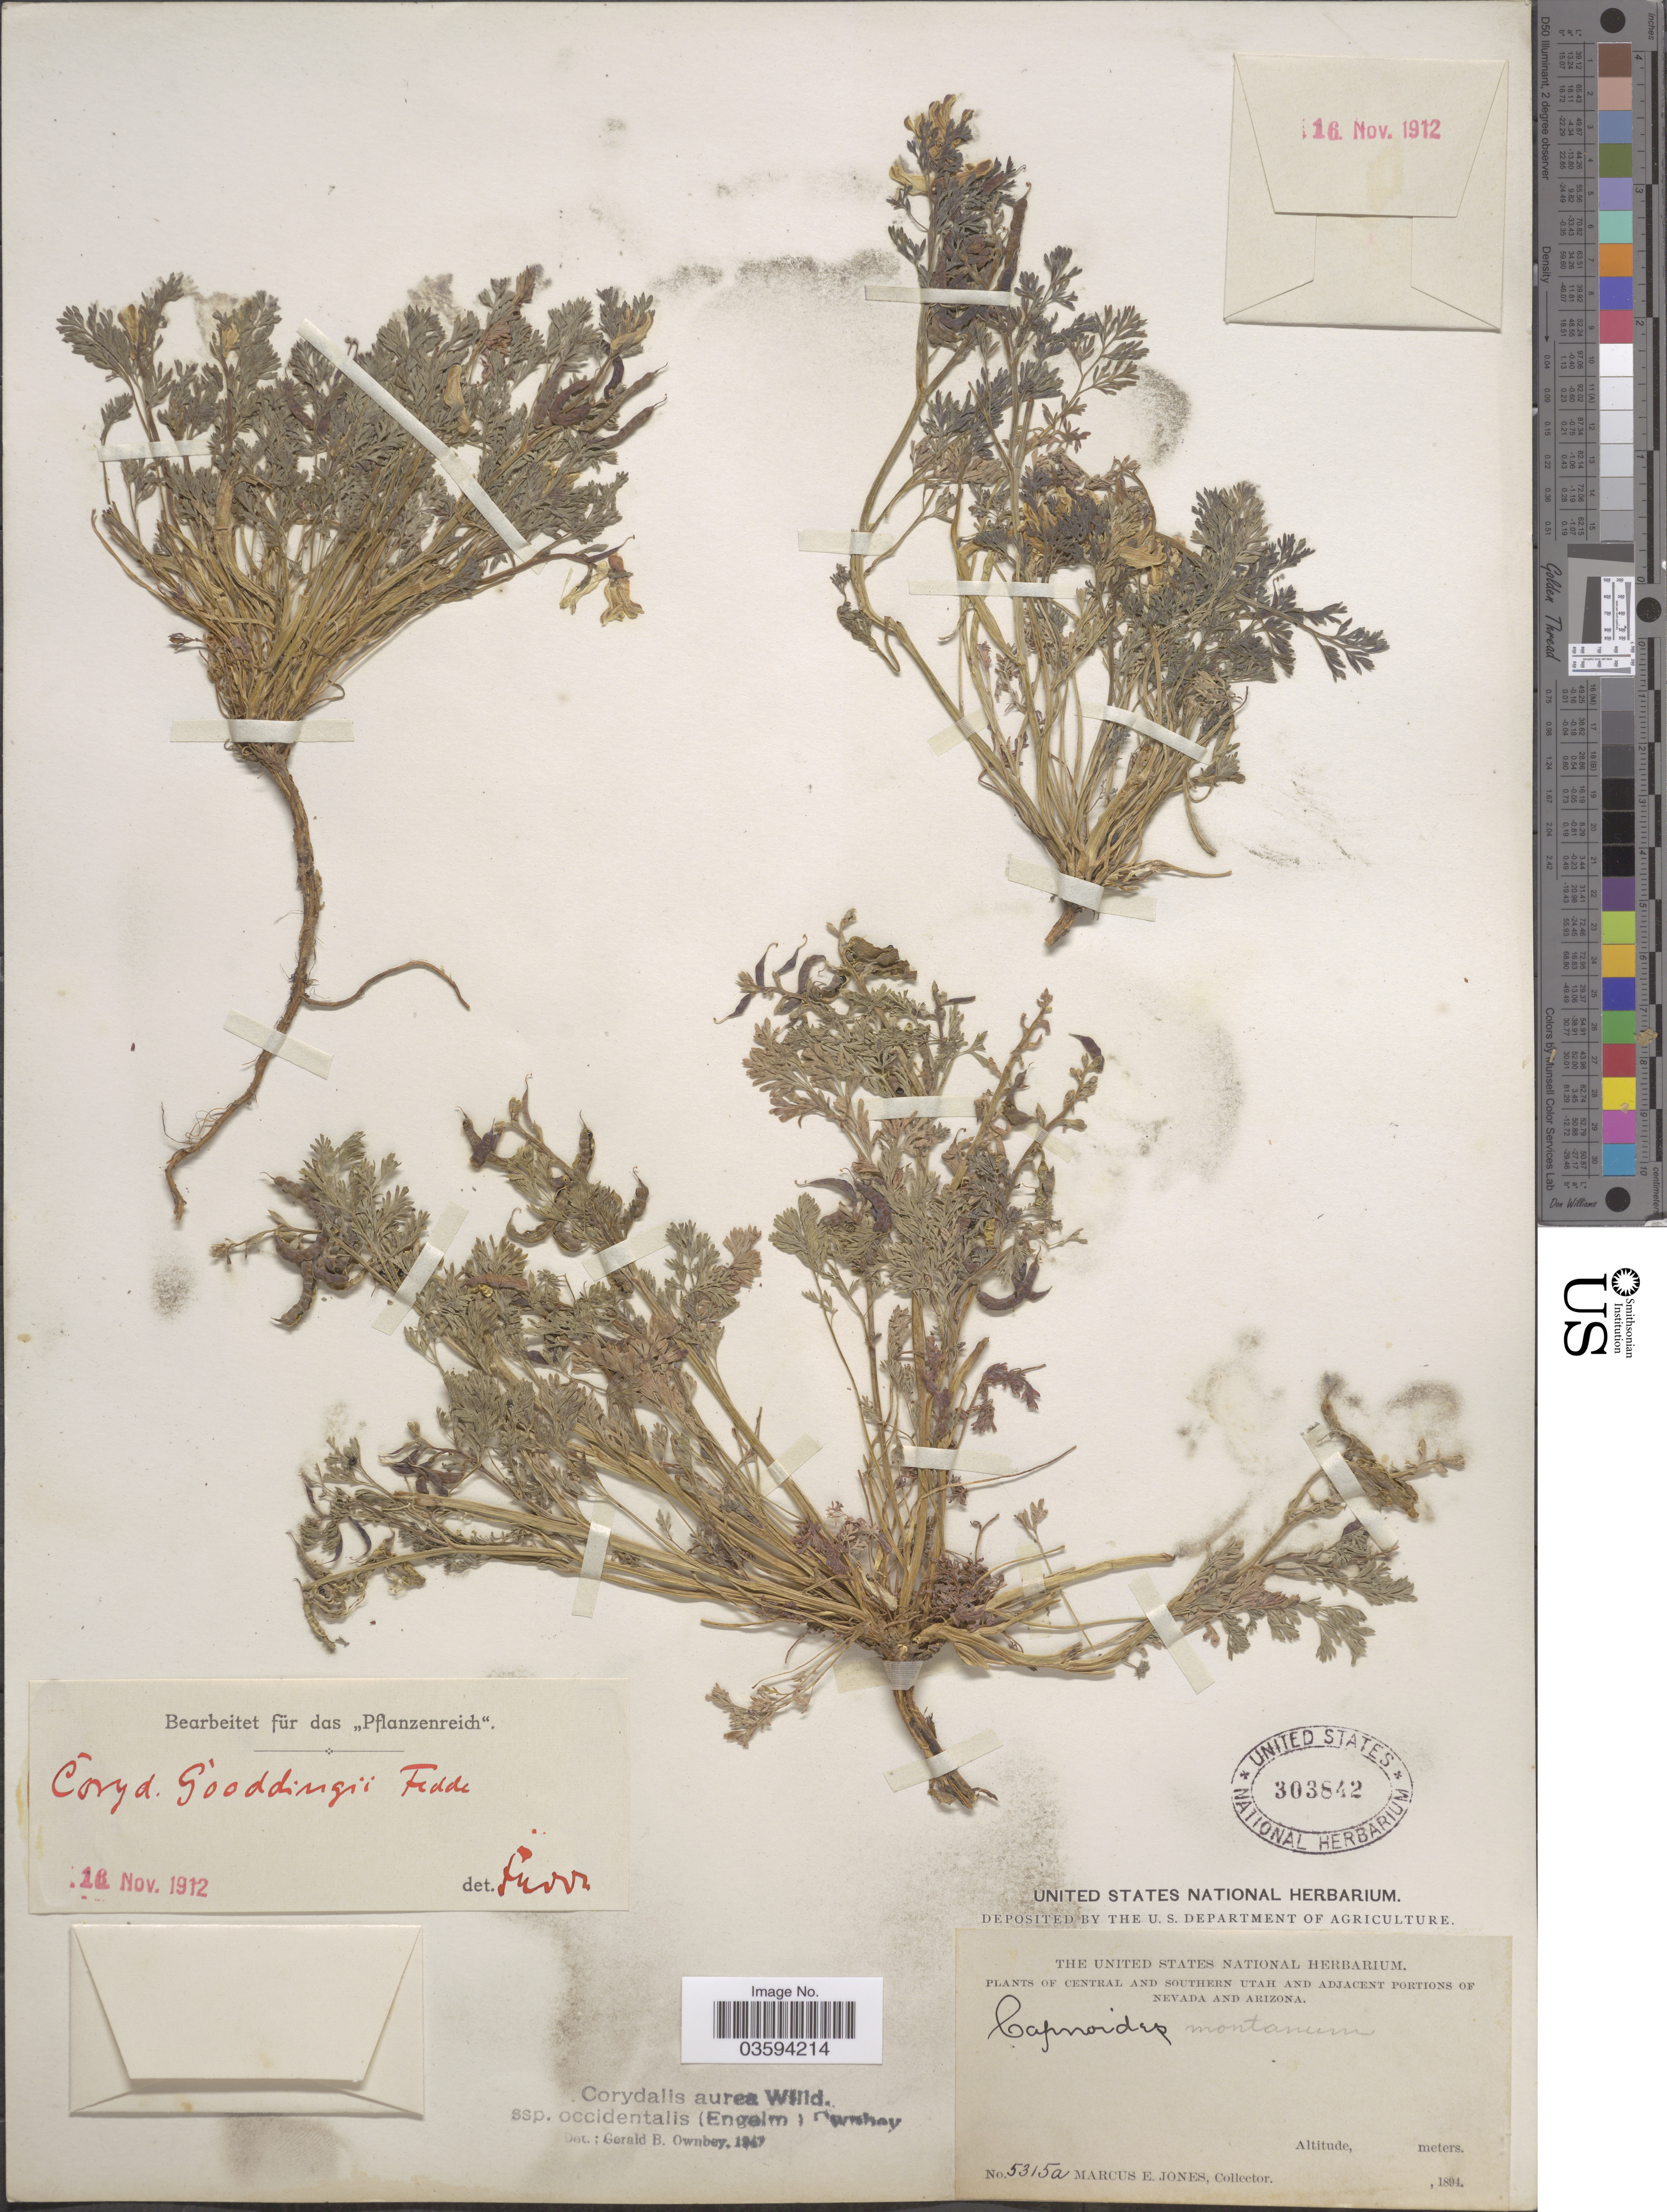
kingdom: Plantae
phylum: Tracheophyta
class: Magnoliopsida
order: Ranunculales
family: Papaveraceae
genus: Corydalis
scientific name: Corydalis aurea subsp. occidentalis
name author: Willd.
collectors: M. E. Jones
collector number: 5315a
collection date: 1894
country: United States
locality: Central and Southern Utah and Adjacent portions of Nevada and Arizona.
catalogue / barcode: US 303842